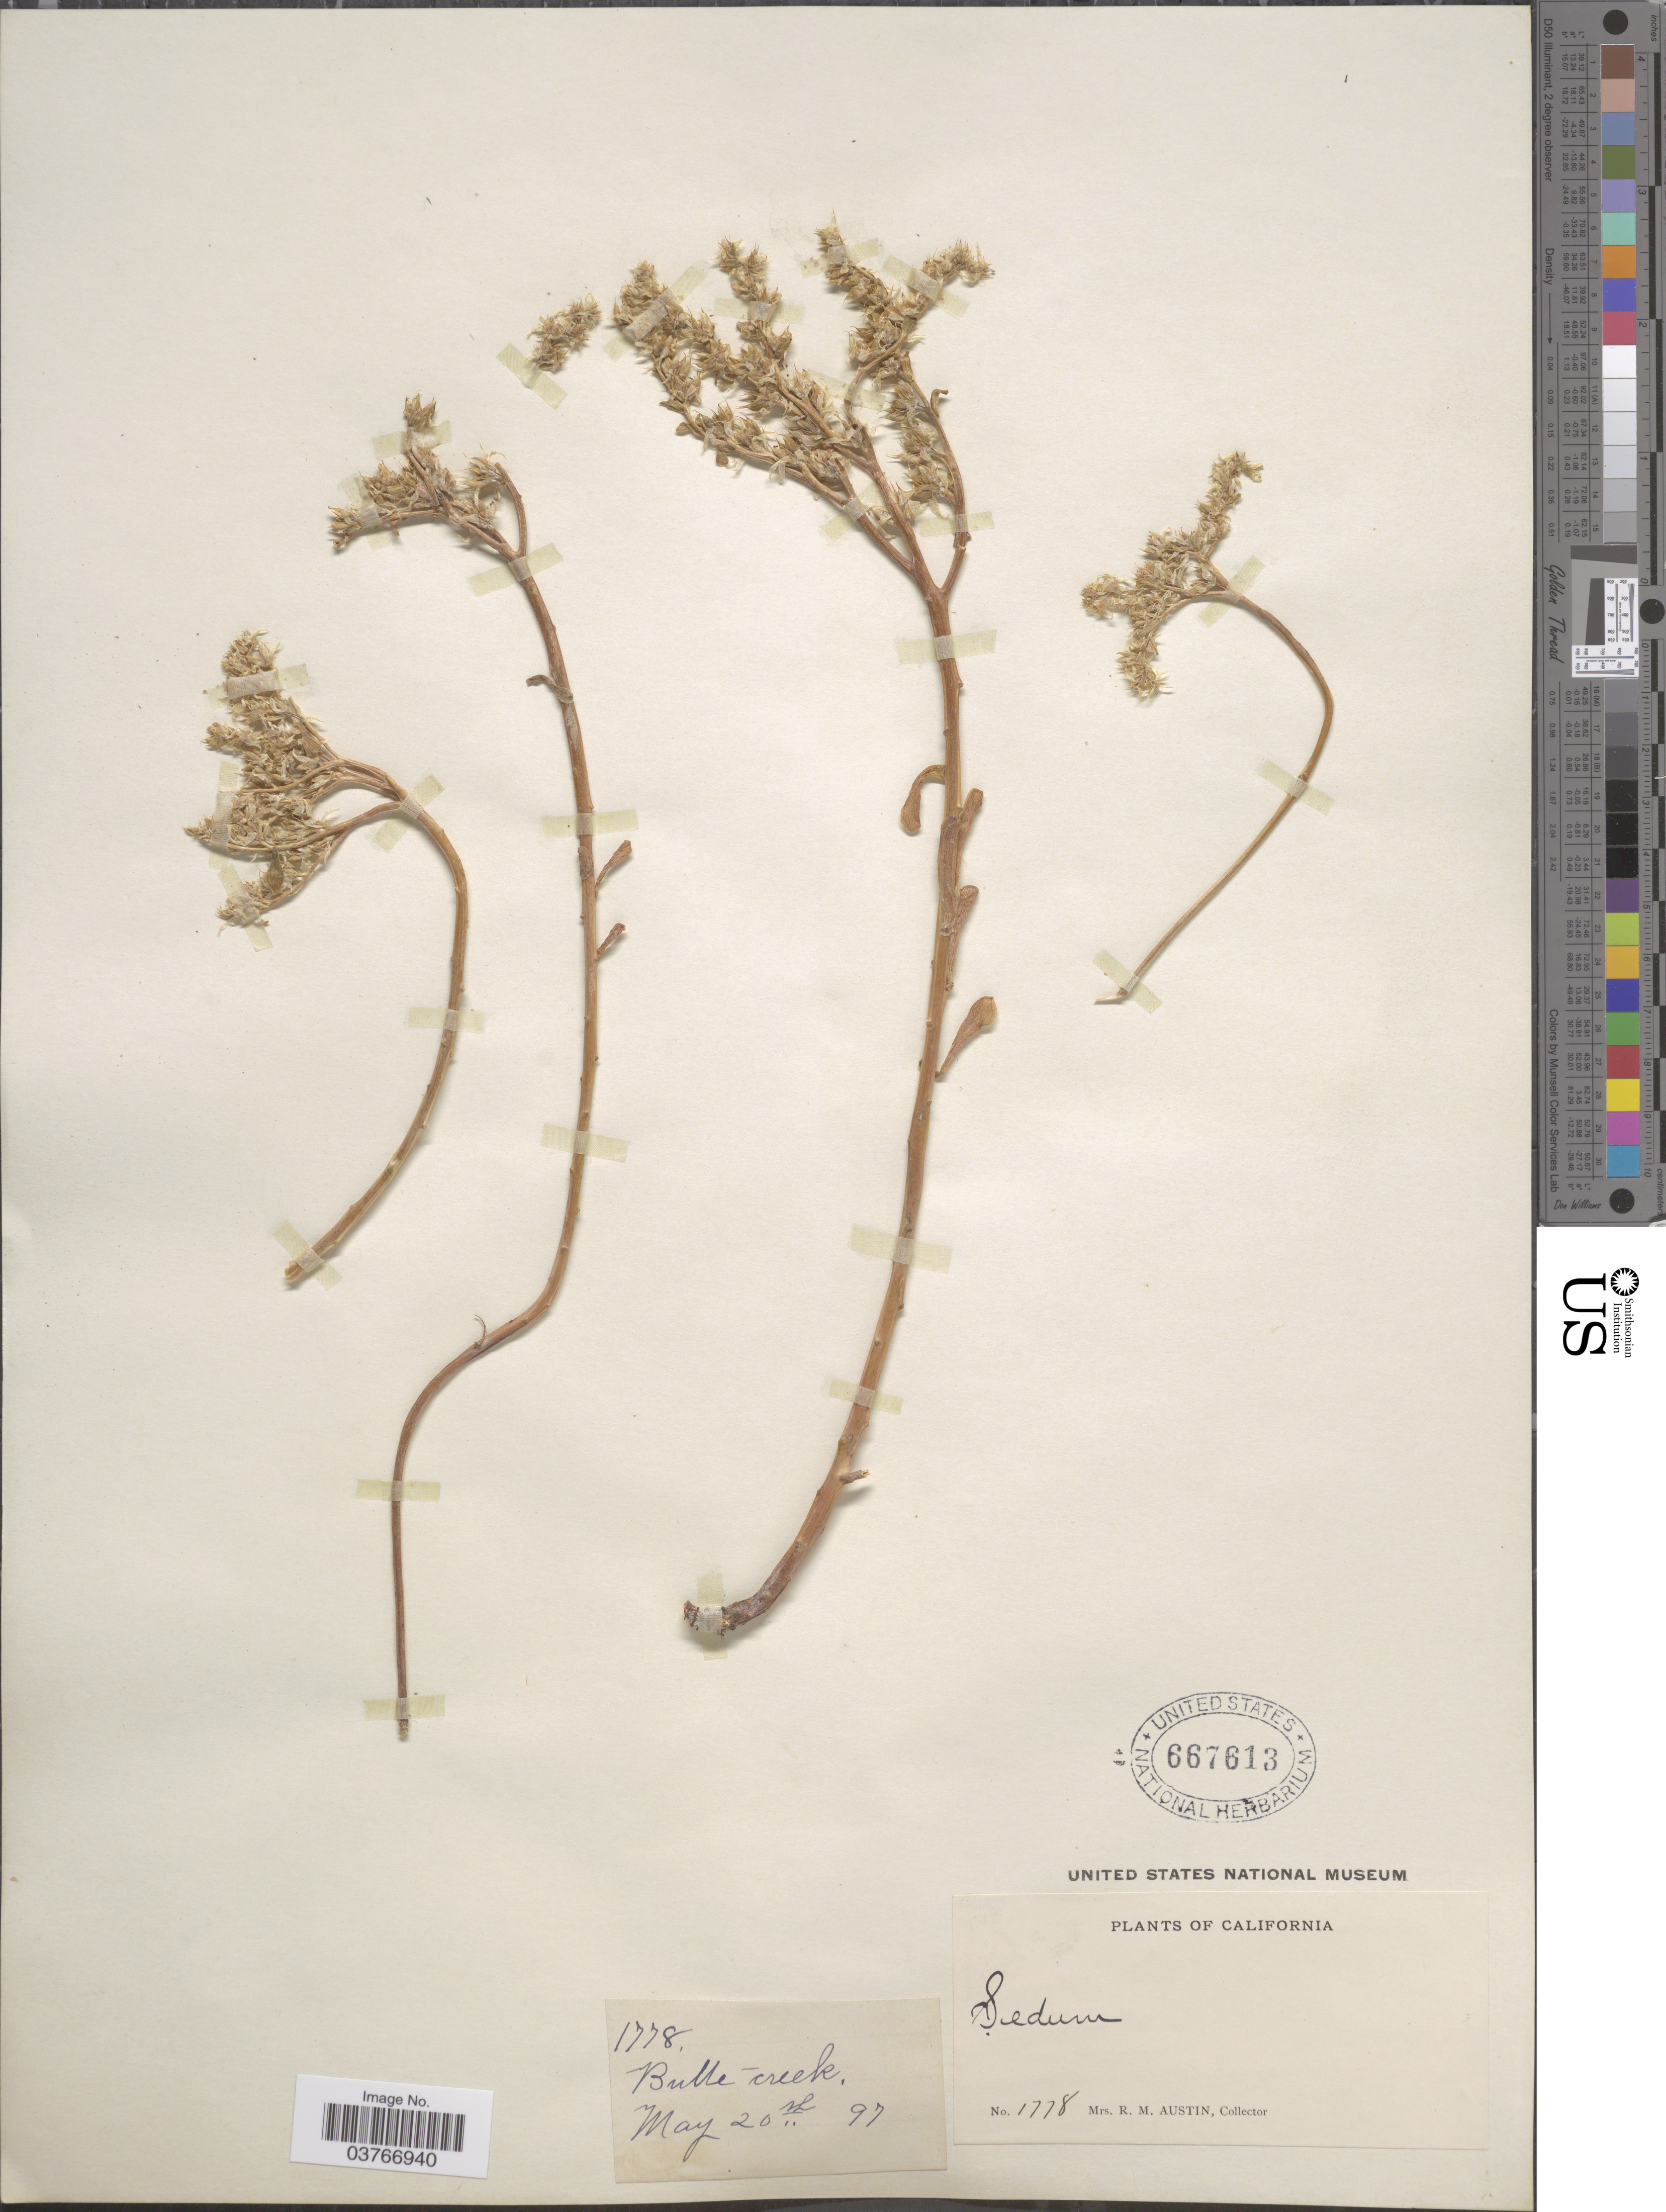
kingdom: Plantae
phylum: Tracheophyta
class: Magnoliopsida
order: Saxifragales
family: Crassulaceae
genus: Sedum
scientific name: Sedum sp.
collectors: R. Austin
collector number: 1778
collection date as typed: Transcribed d/m/y: 20/5/97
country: United States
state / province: California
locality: Butte creek.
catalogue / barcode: US 667613